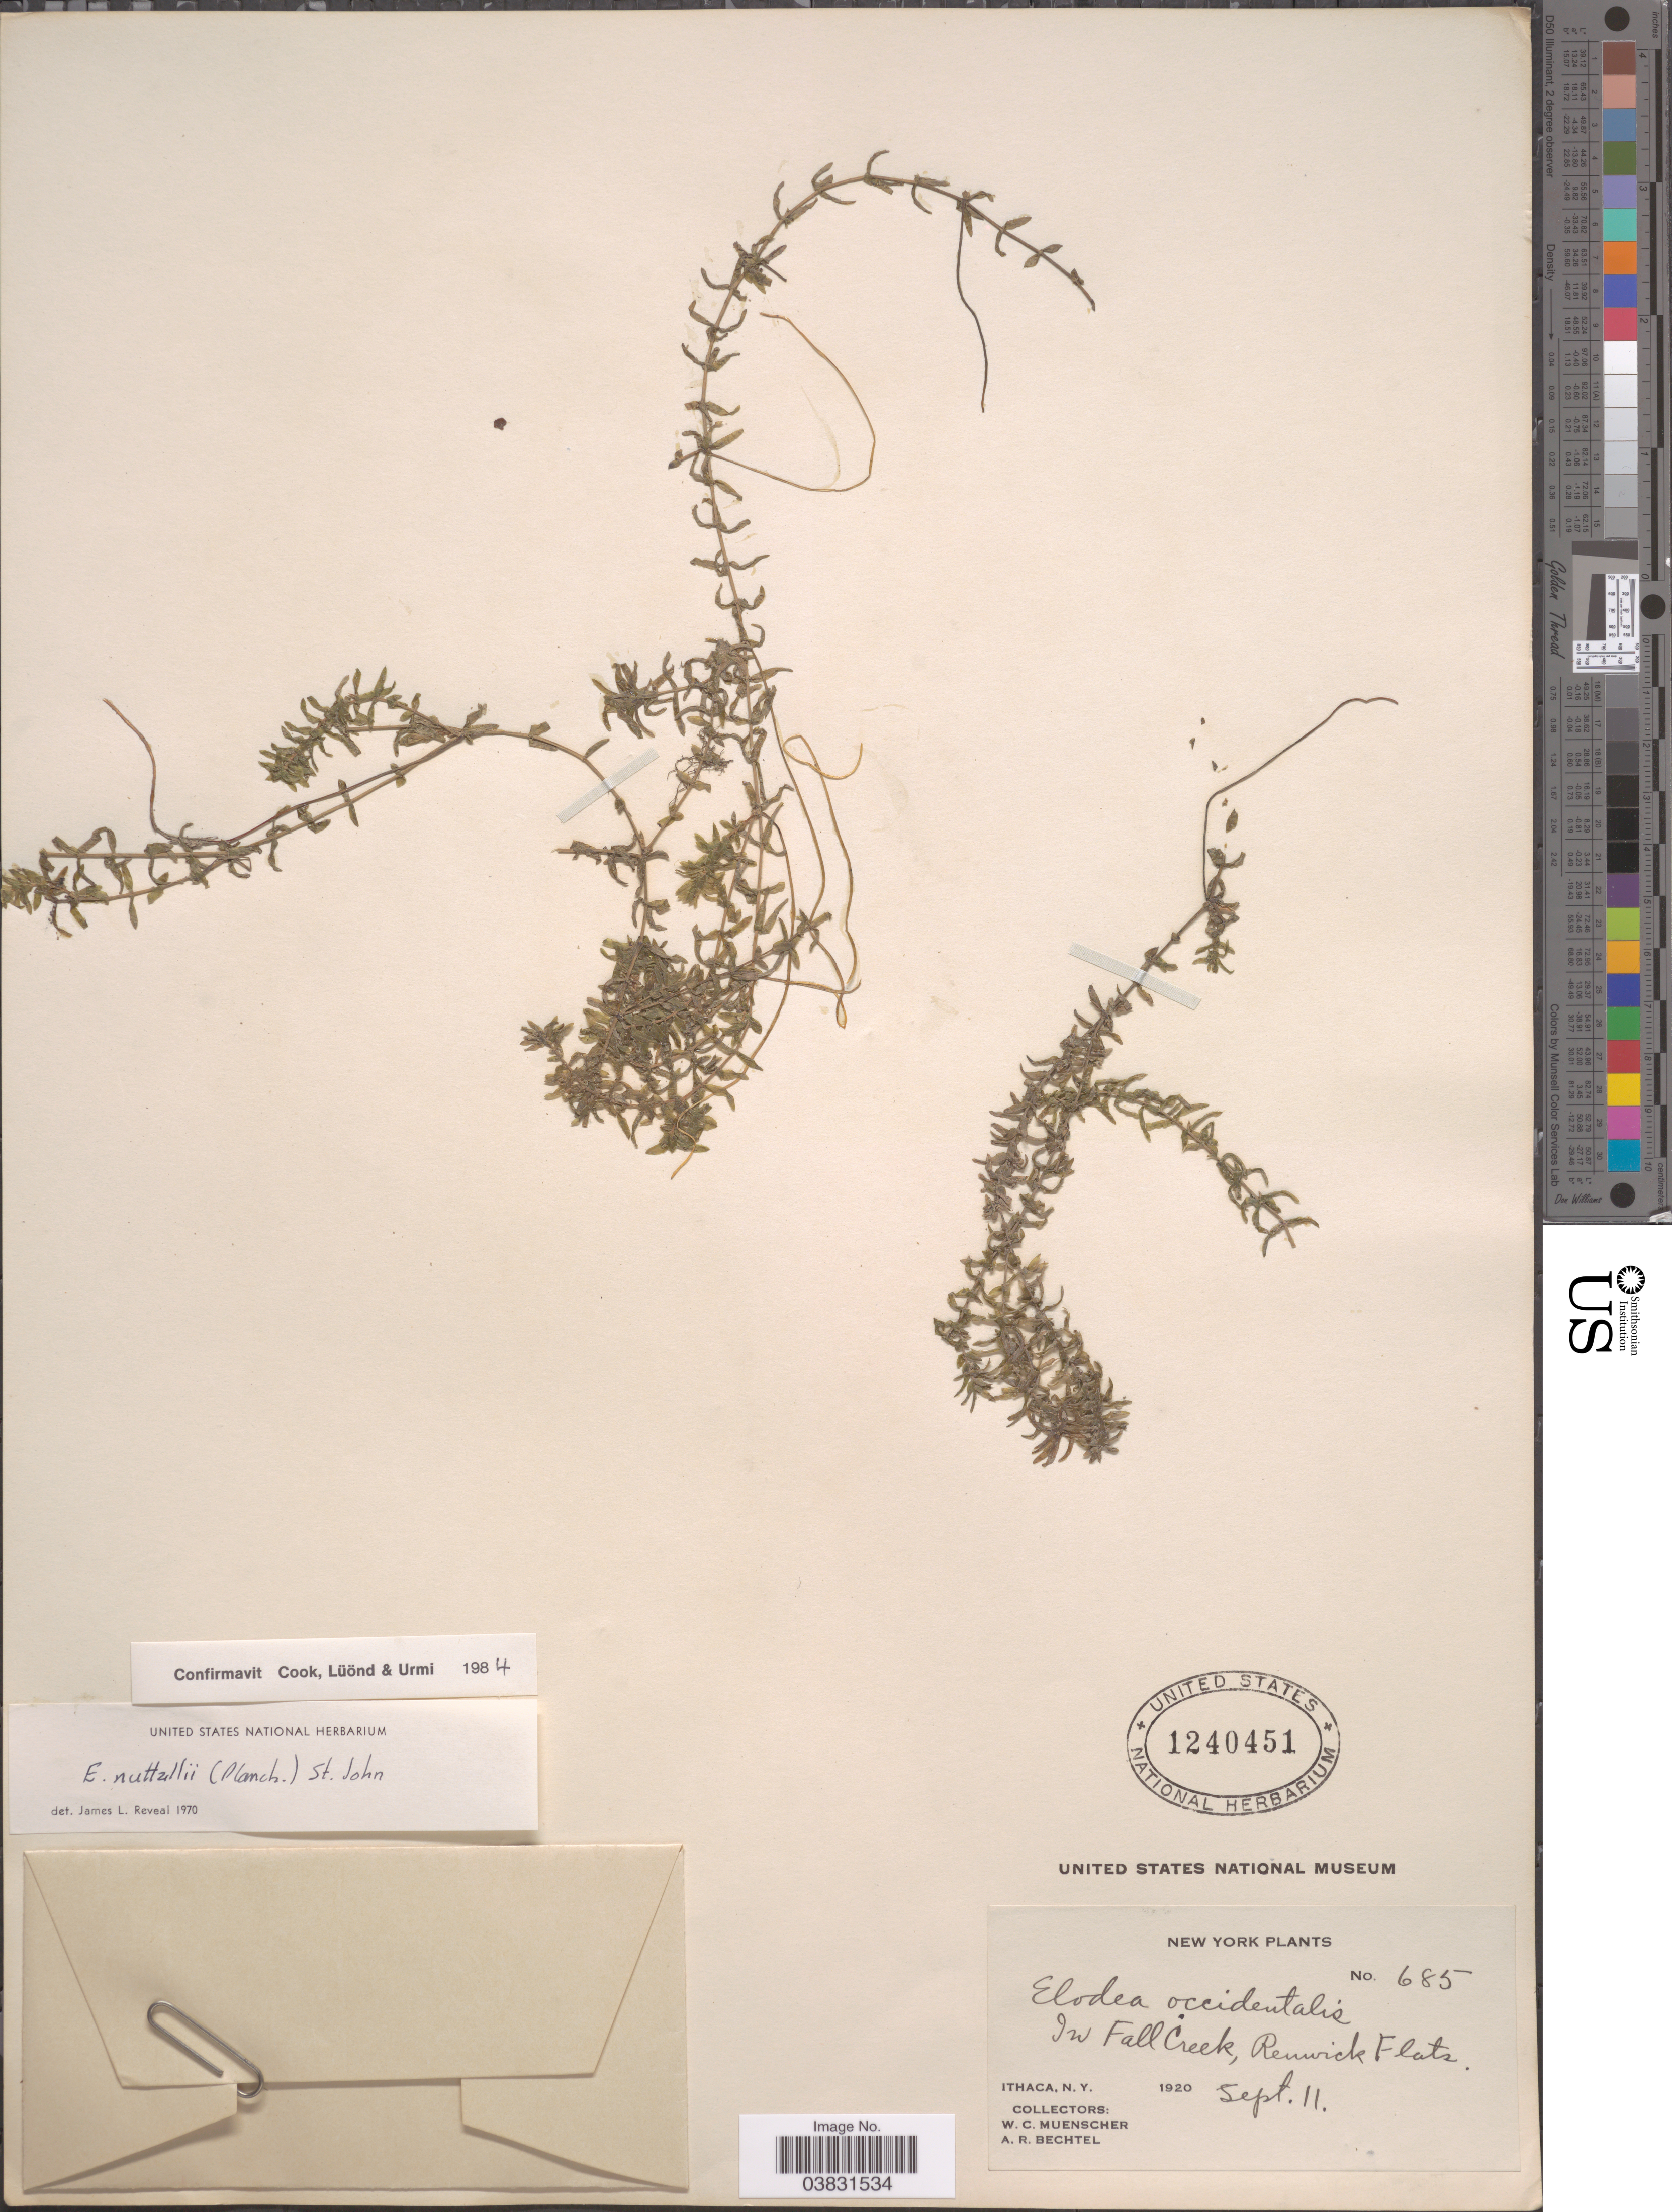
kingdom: Plantae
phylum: Tracheophyta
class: Liliopsida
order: Alismatales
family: Hydrocharitaceae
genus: Elodea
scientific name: Elodea nuttallii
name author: (Planch.) H. St. John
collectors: W. Muenscher & A. Bechtel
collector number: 685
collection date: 1920-09-11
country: United States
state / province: New York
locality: In Fall Creek, Renwick Flats.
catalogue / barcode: US 1240451